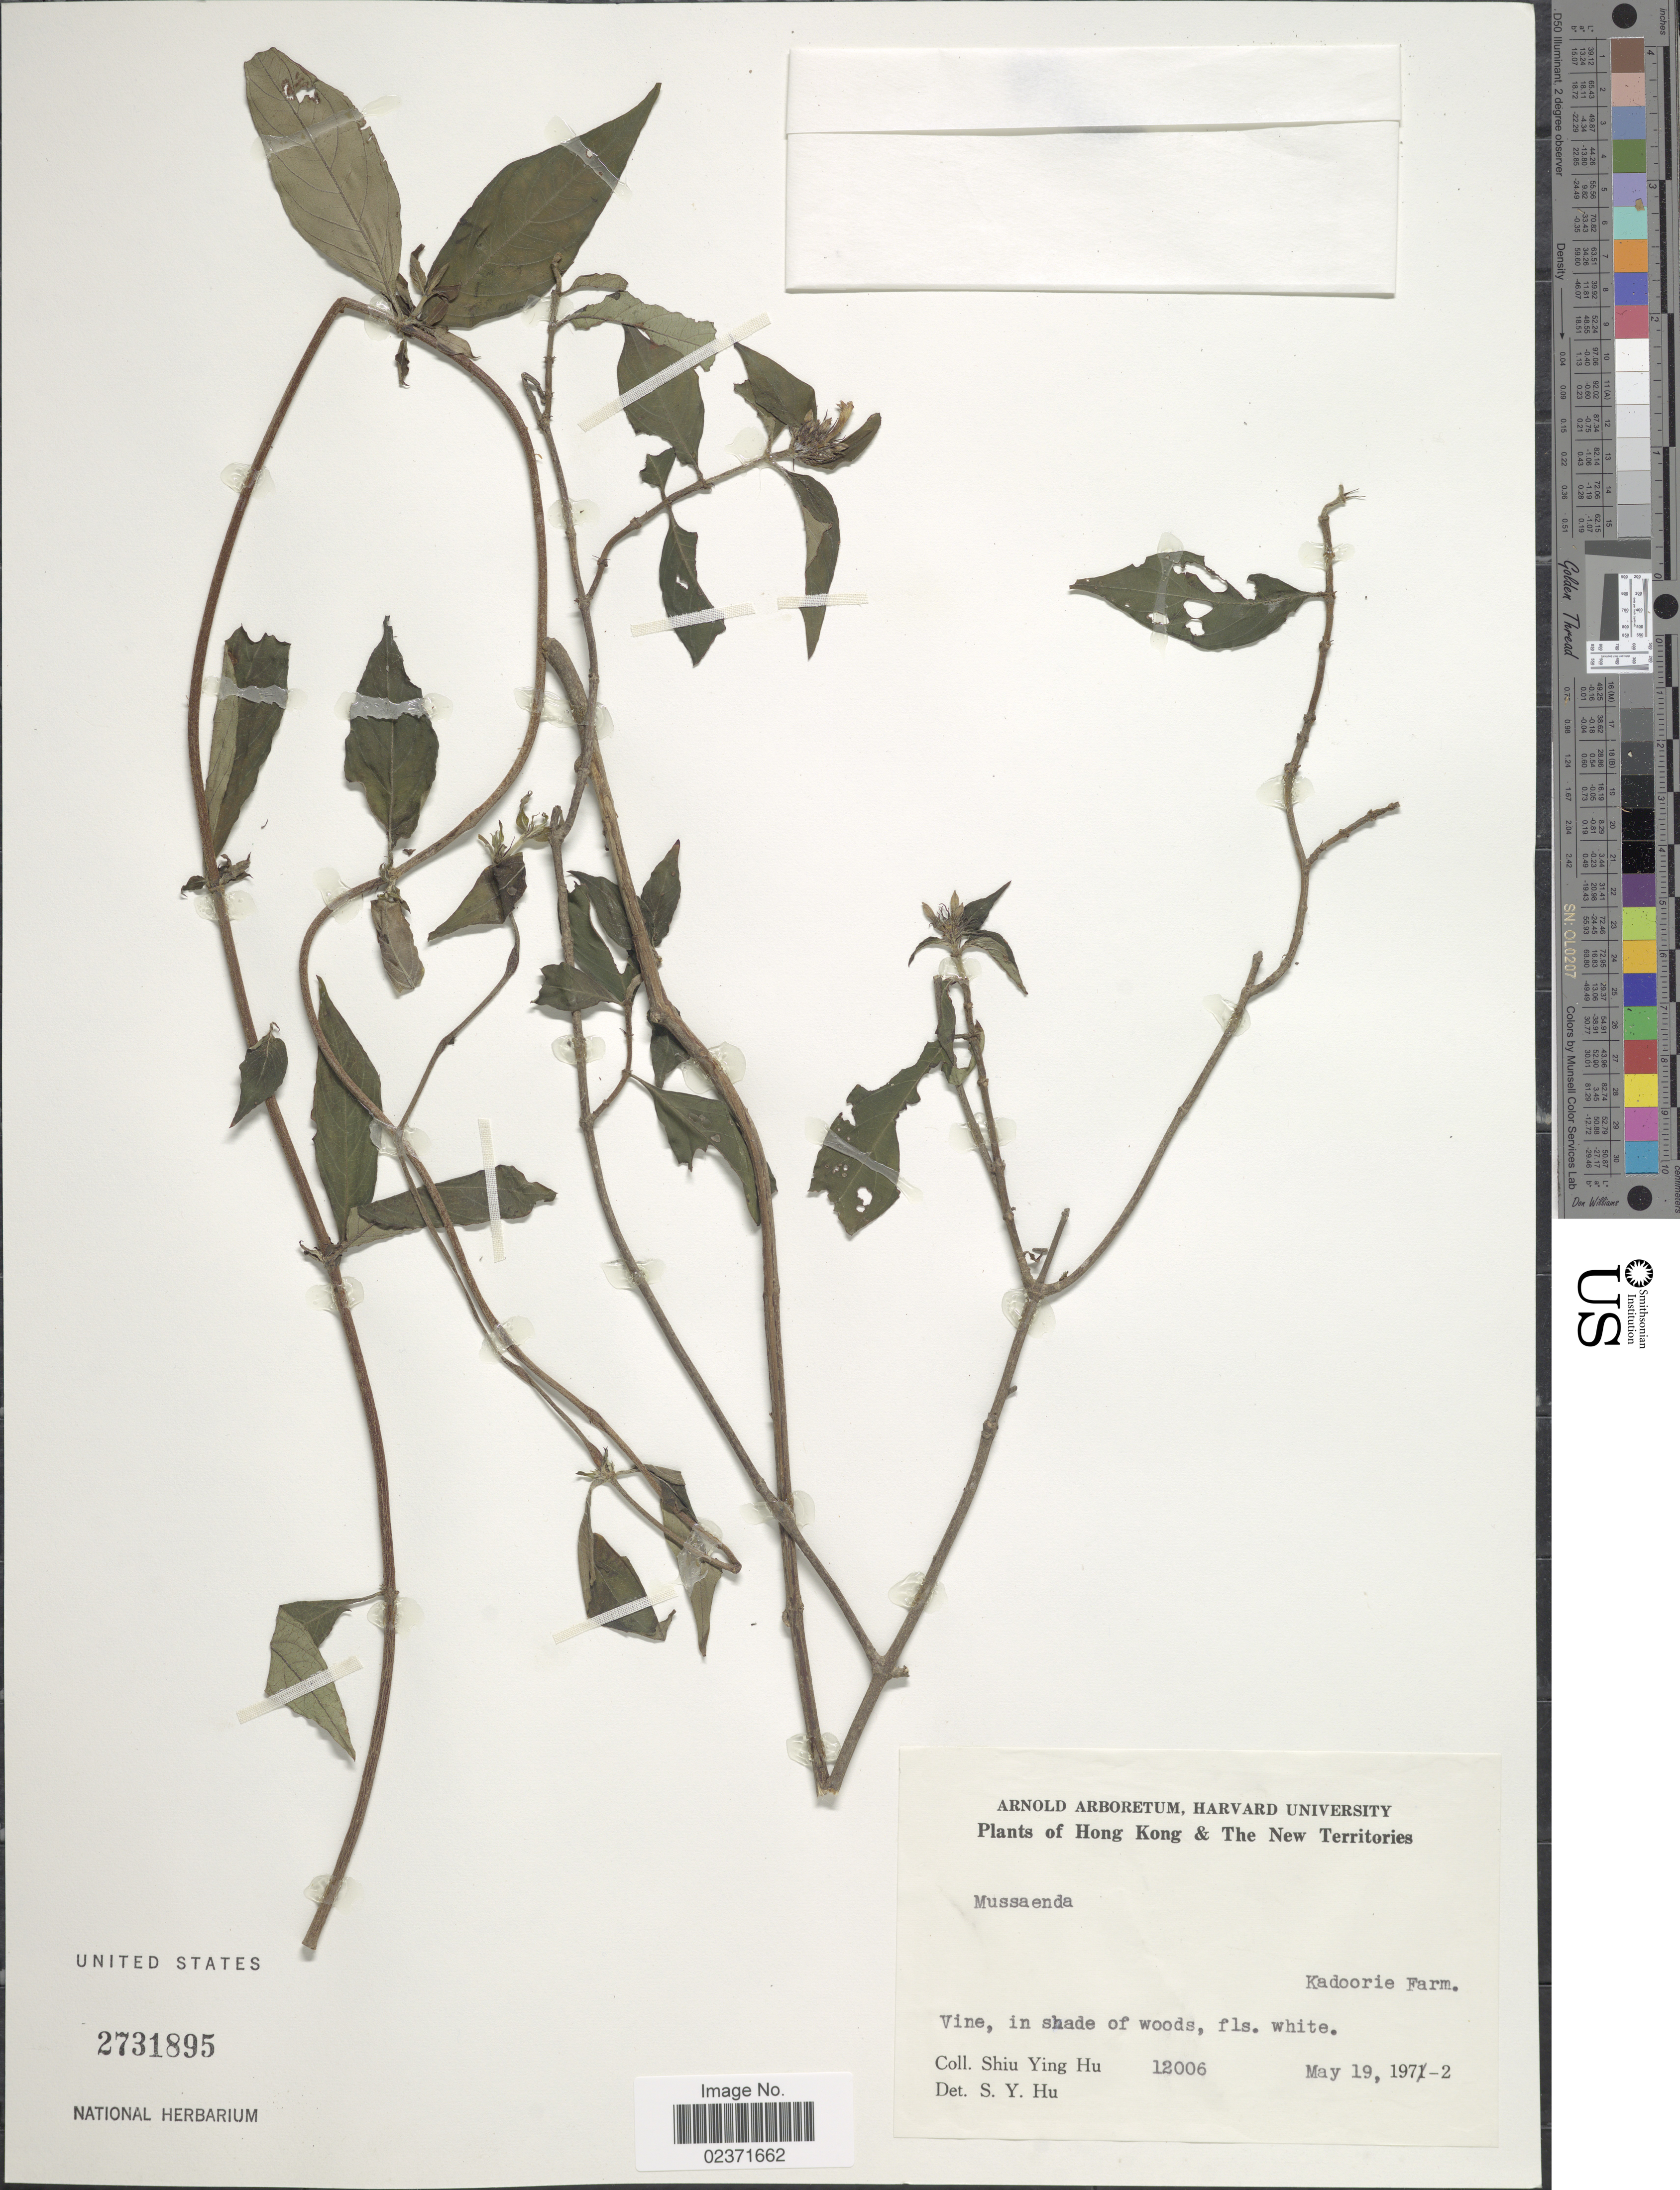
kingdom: Plantae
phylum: Tracheophyta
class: Magnoliopsida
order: Gentianales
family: Rubiaceae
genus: Mussaenda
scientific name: Mussaenda sp.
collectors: S. Y. Hu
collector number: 12006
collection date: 1972-05-19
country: China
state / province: Hong Kong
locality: Hong Kong & The New Territories. Kadoorie Farm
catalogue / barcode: US 2731895